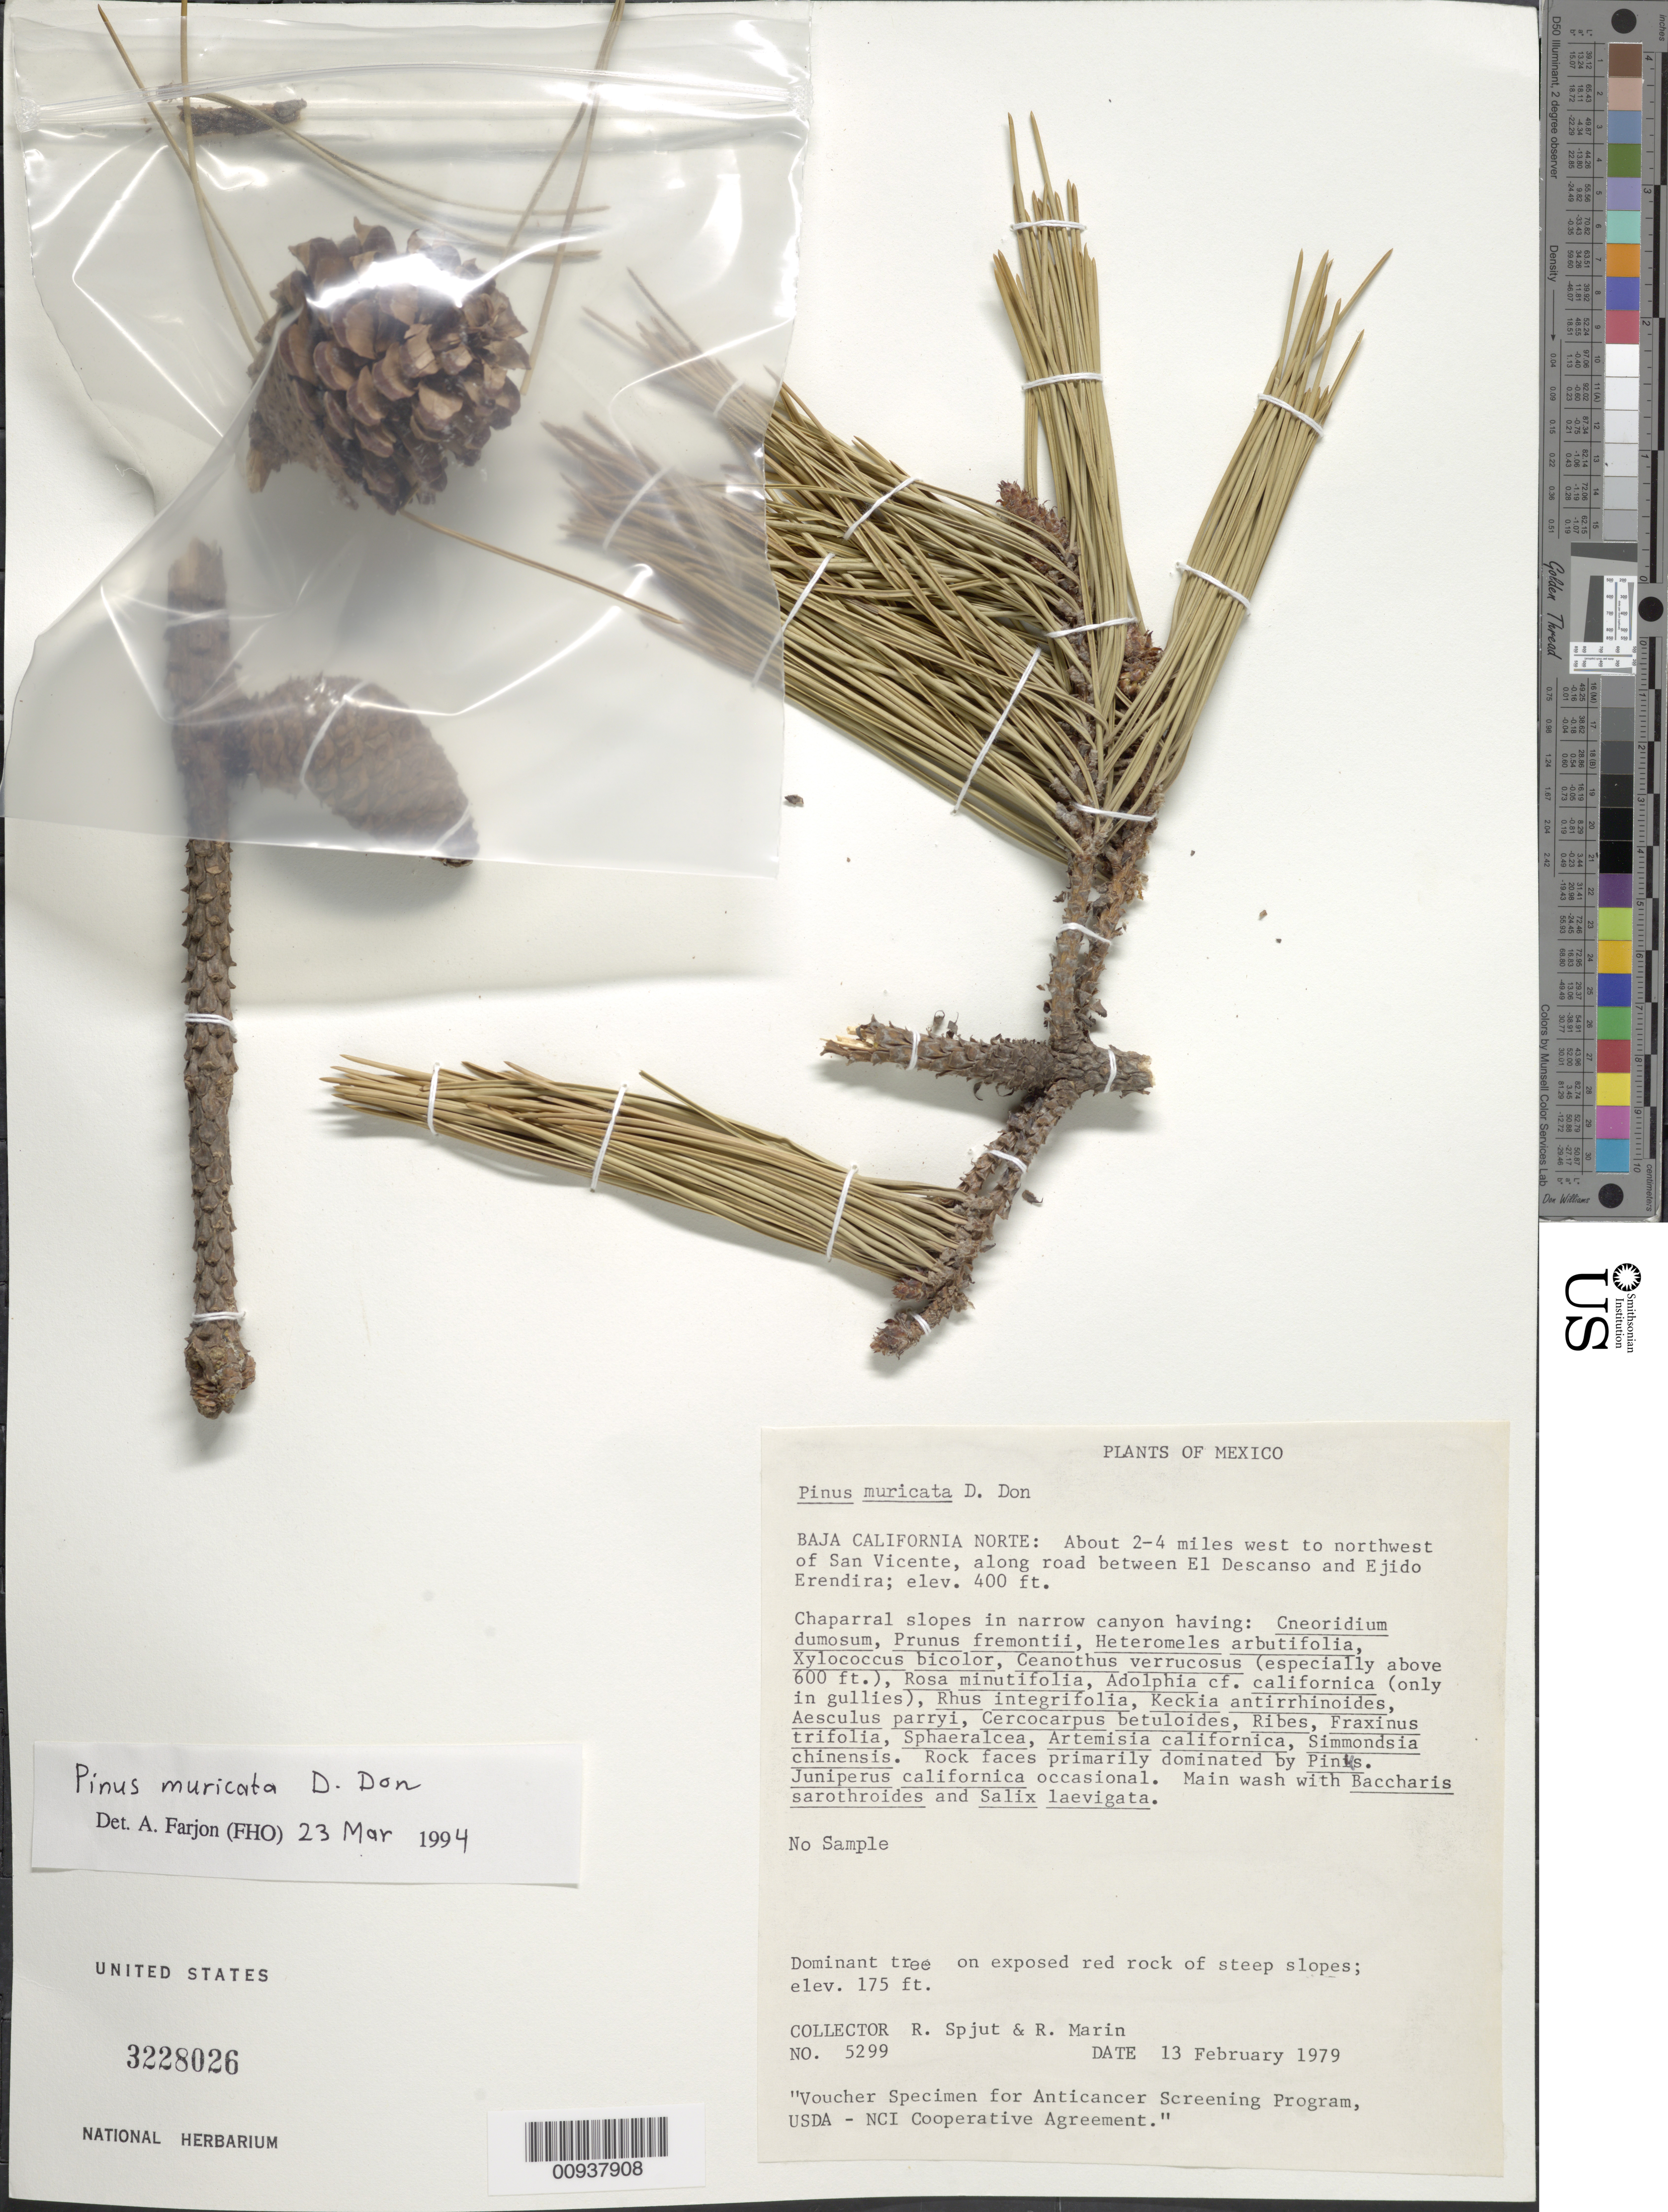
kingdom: Plantae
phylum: Tracheophyta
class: Pinopsida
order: Pinales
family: Pinaceae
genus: Pinus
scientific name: Pinus muricata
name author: D. Don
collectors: R. Spjut & R. Williams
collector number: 5299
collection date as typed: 13 Feb 1979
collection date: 1979-02-13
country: Mexico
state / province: Baja California Norte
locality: About 2-4 miles west to northwest of San Vicente, along road between El Descanso and Ejido Eréndira (elev. 400 ft).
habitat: On exposed red rock of steep chaparral slopes in narrow canyon having: Cneoridium dumosum, Prunus fremontii, Heteromeles arbutifolia, Xylococcus bicolor, Ceanothus verrucosus (especially above 600 ft), Rosa minutifolia &c.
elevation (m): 53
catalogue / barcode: US 3228026